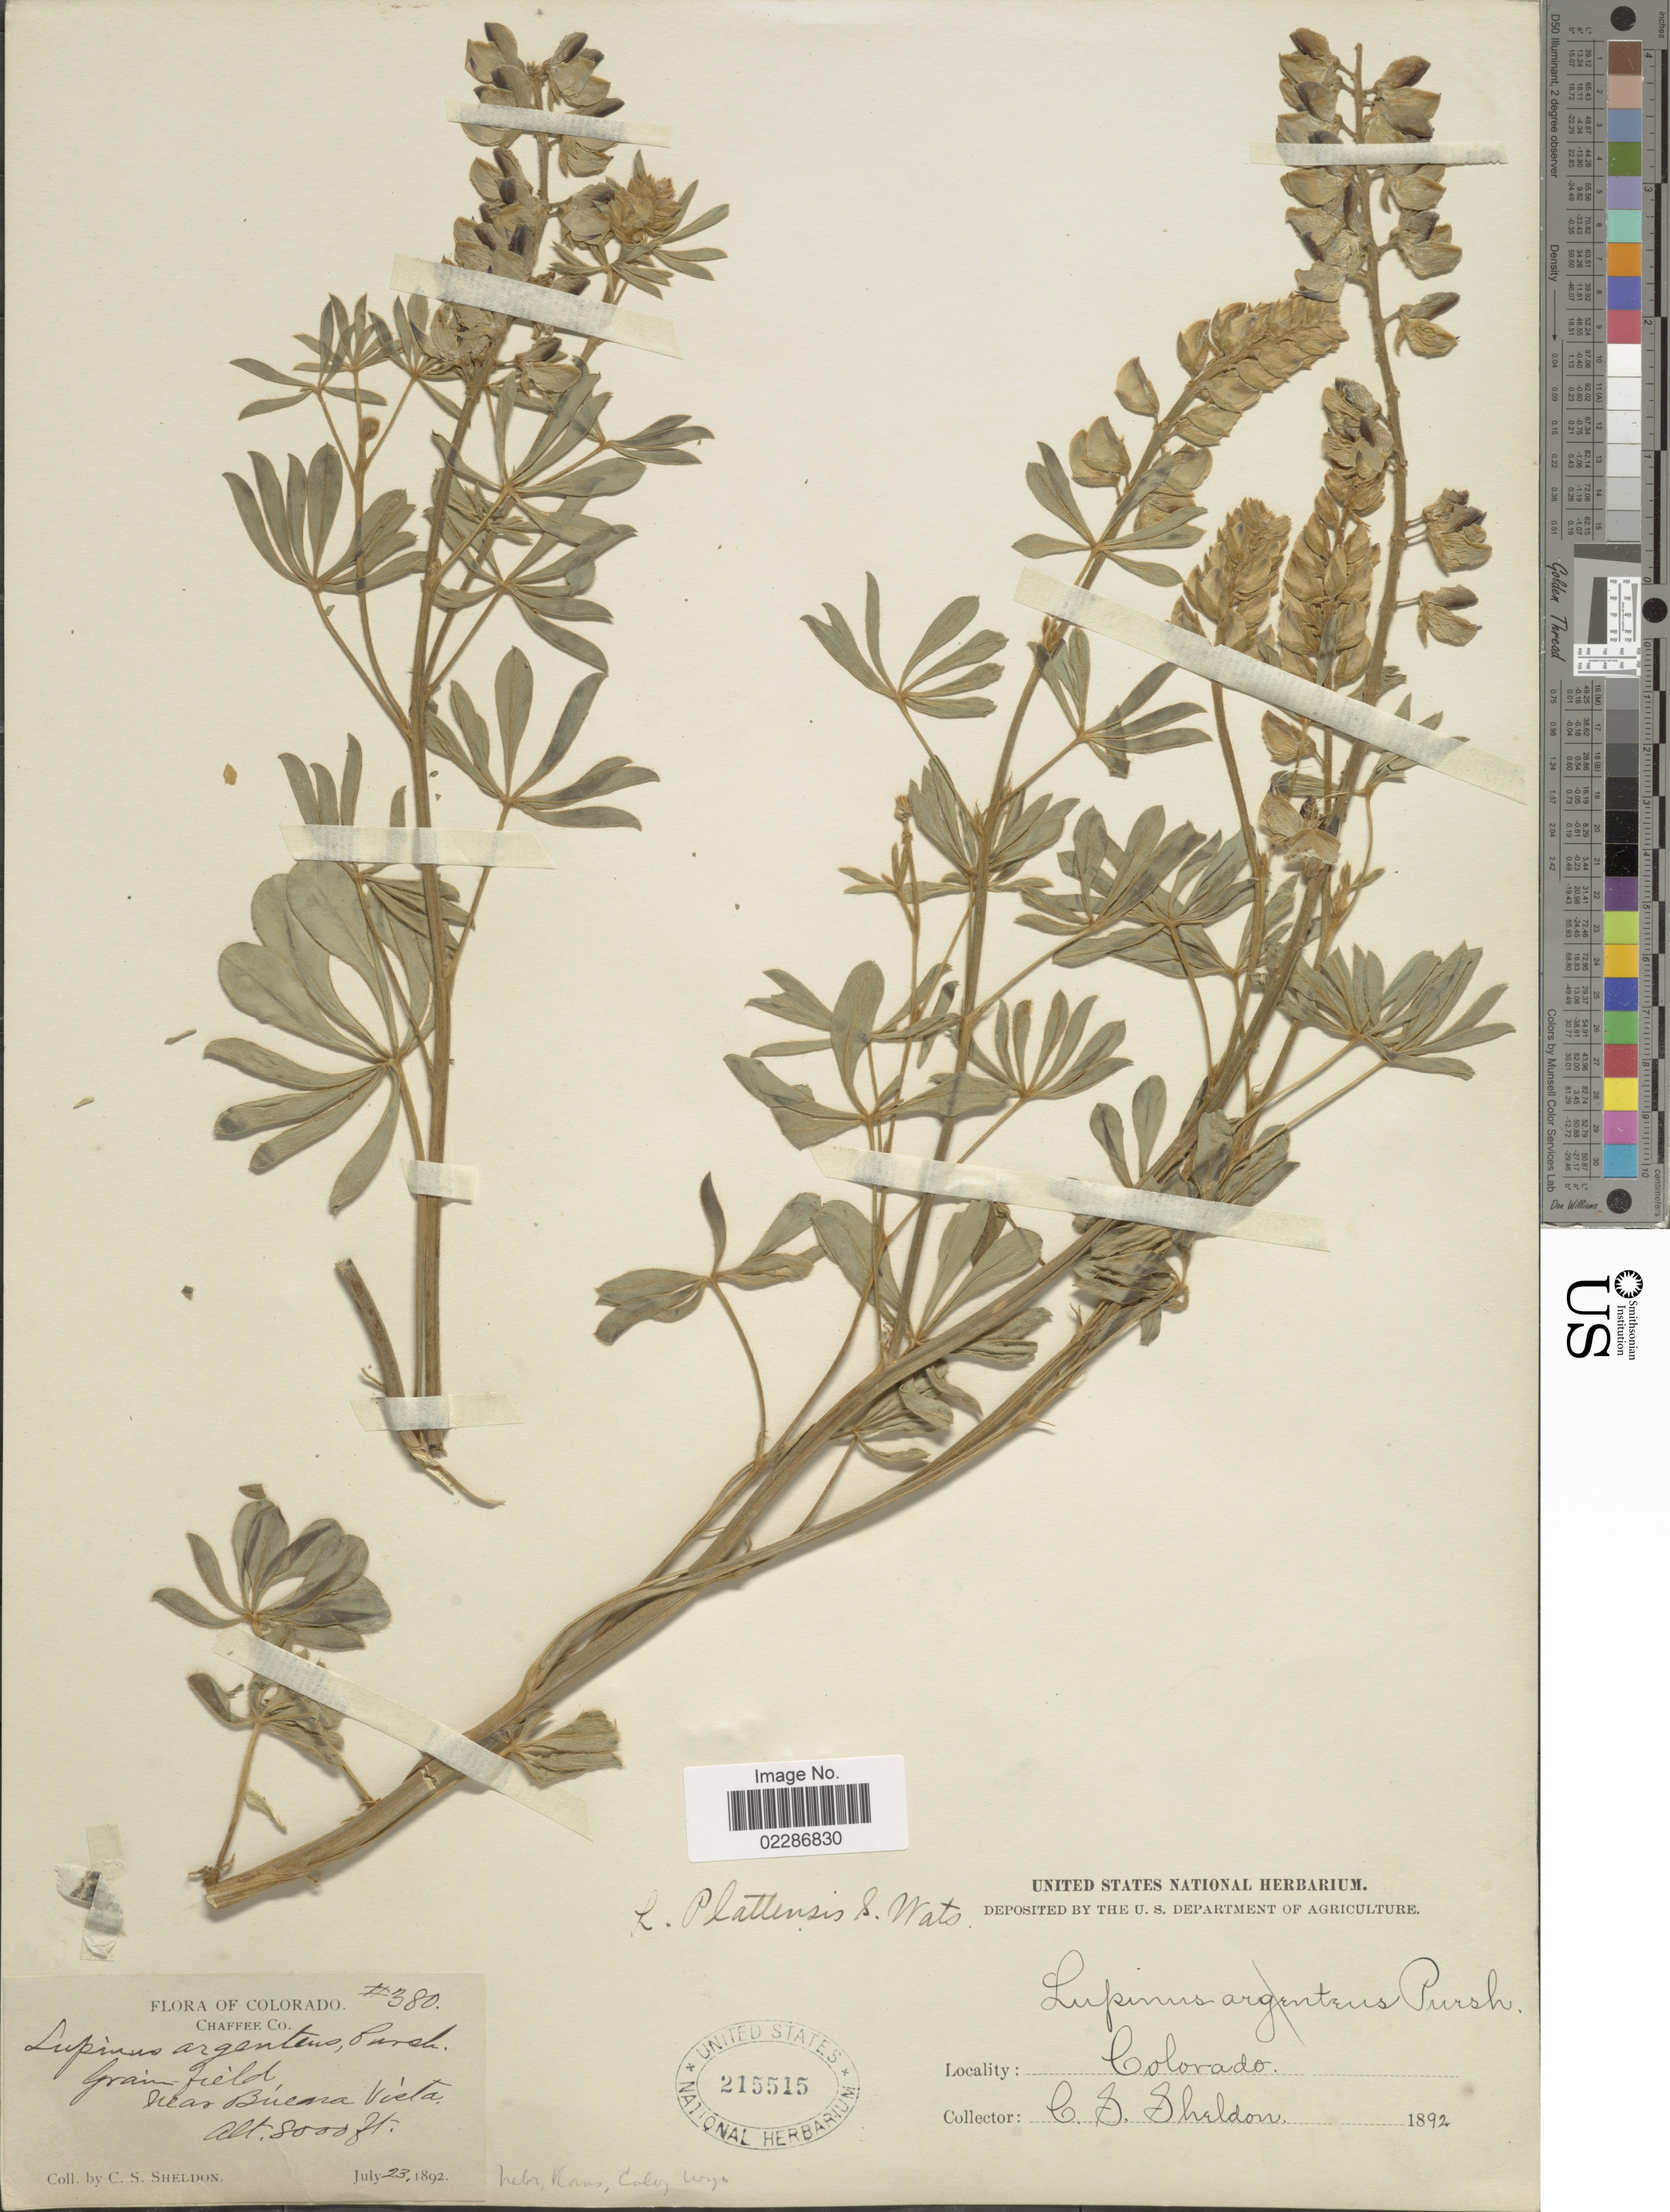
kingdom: Plantae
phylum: Tracheophyta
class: Magnoliopsida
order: Fabales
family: Fabaceae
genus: Lupinus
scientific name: Lupinus plattensis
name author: S. Watson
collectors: C. S. Sheldon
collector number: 380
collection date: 1892-07-23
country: United States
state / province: Colorado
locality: Chaffee Co, Grain field, near Buena Vista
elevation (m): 2438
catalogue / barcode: US 215515